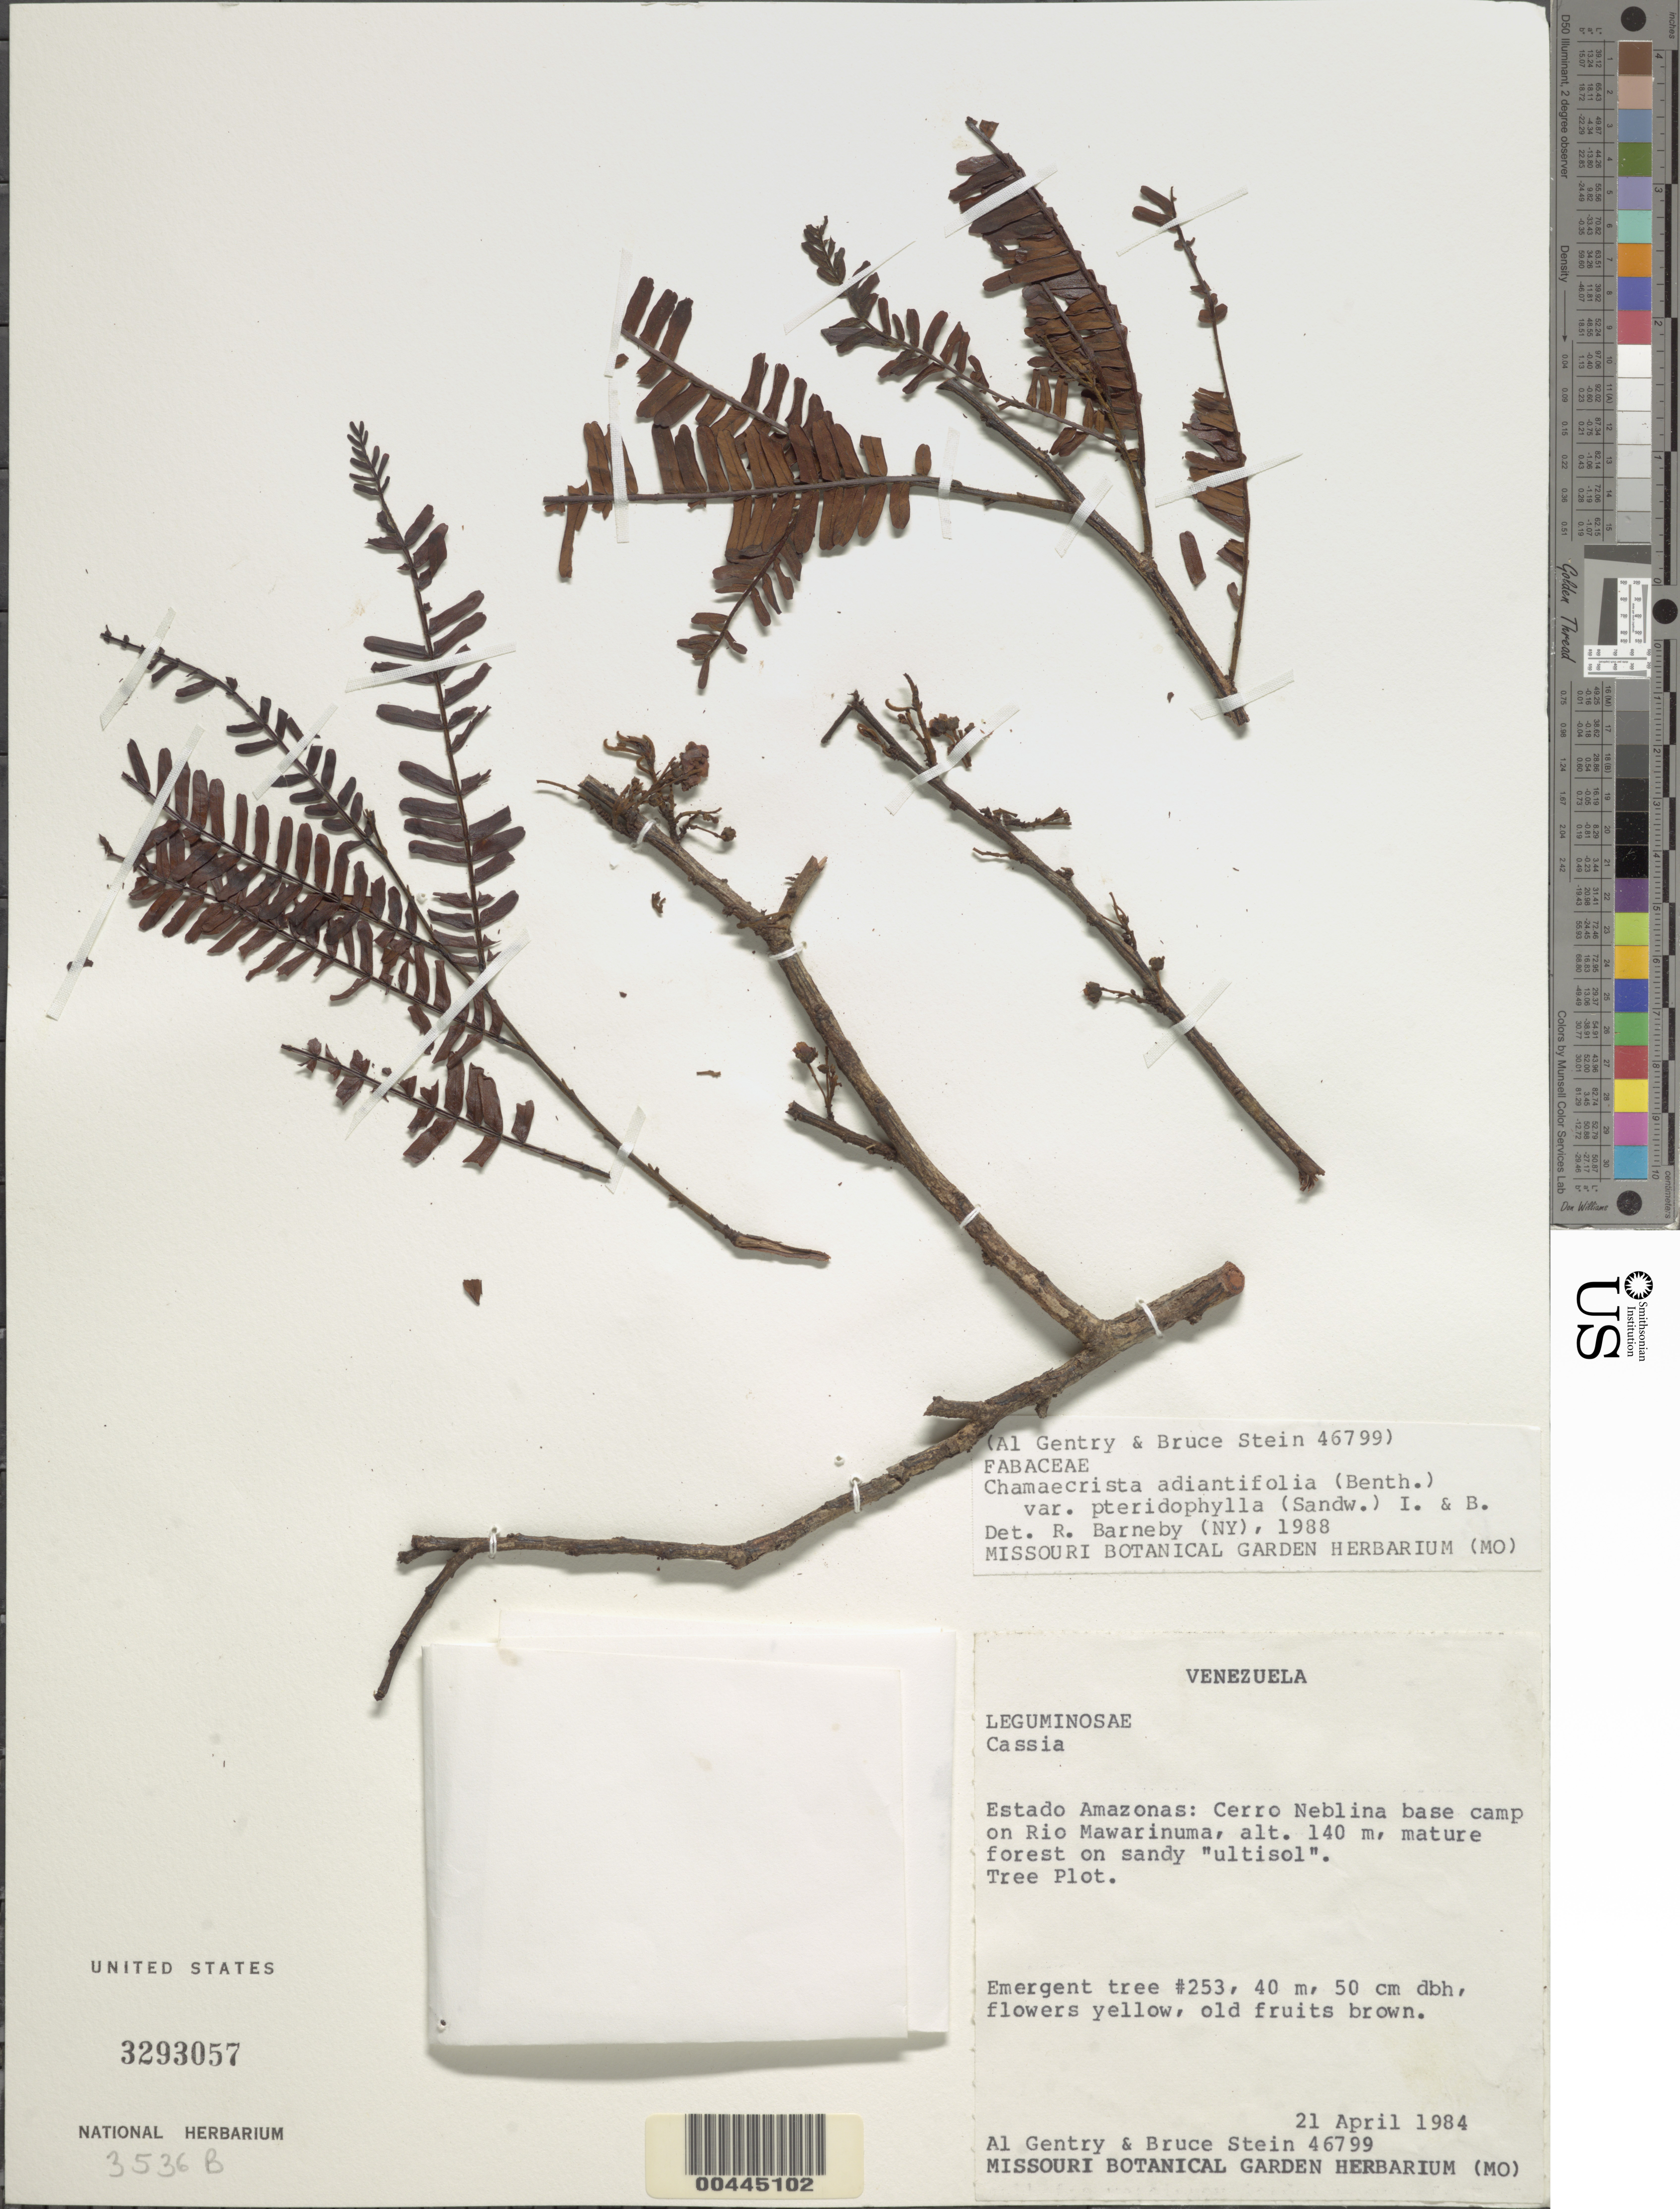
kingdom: Plantae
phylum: Tracheophyta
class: Magnoliopsida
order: Fabales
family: Fabaceae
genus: Chamaecrista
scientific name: Chamaecrista adiantifolia var. pteridophylla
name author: (Sandwith) H.S. Irwin & Barneby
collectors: A. H. Gentry & B. A. Stein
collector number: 46799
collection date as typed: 21 Apr 1984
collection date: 1984-04-21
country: Venezuela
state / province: Amazonas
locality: Neblina base camp, s of rio baria(rio mawarinuma), sw of cerro de la neblina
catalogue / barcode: US 3293057